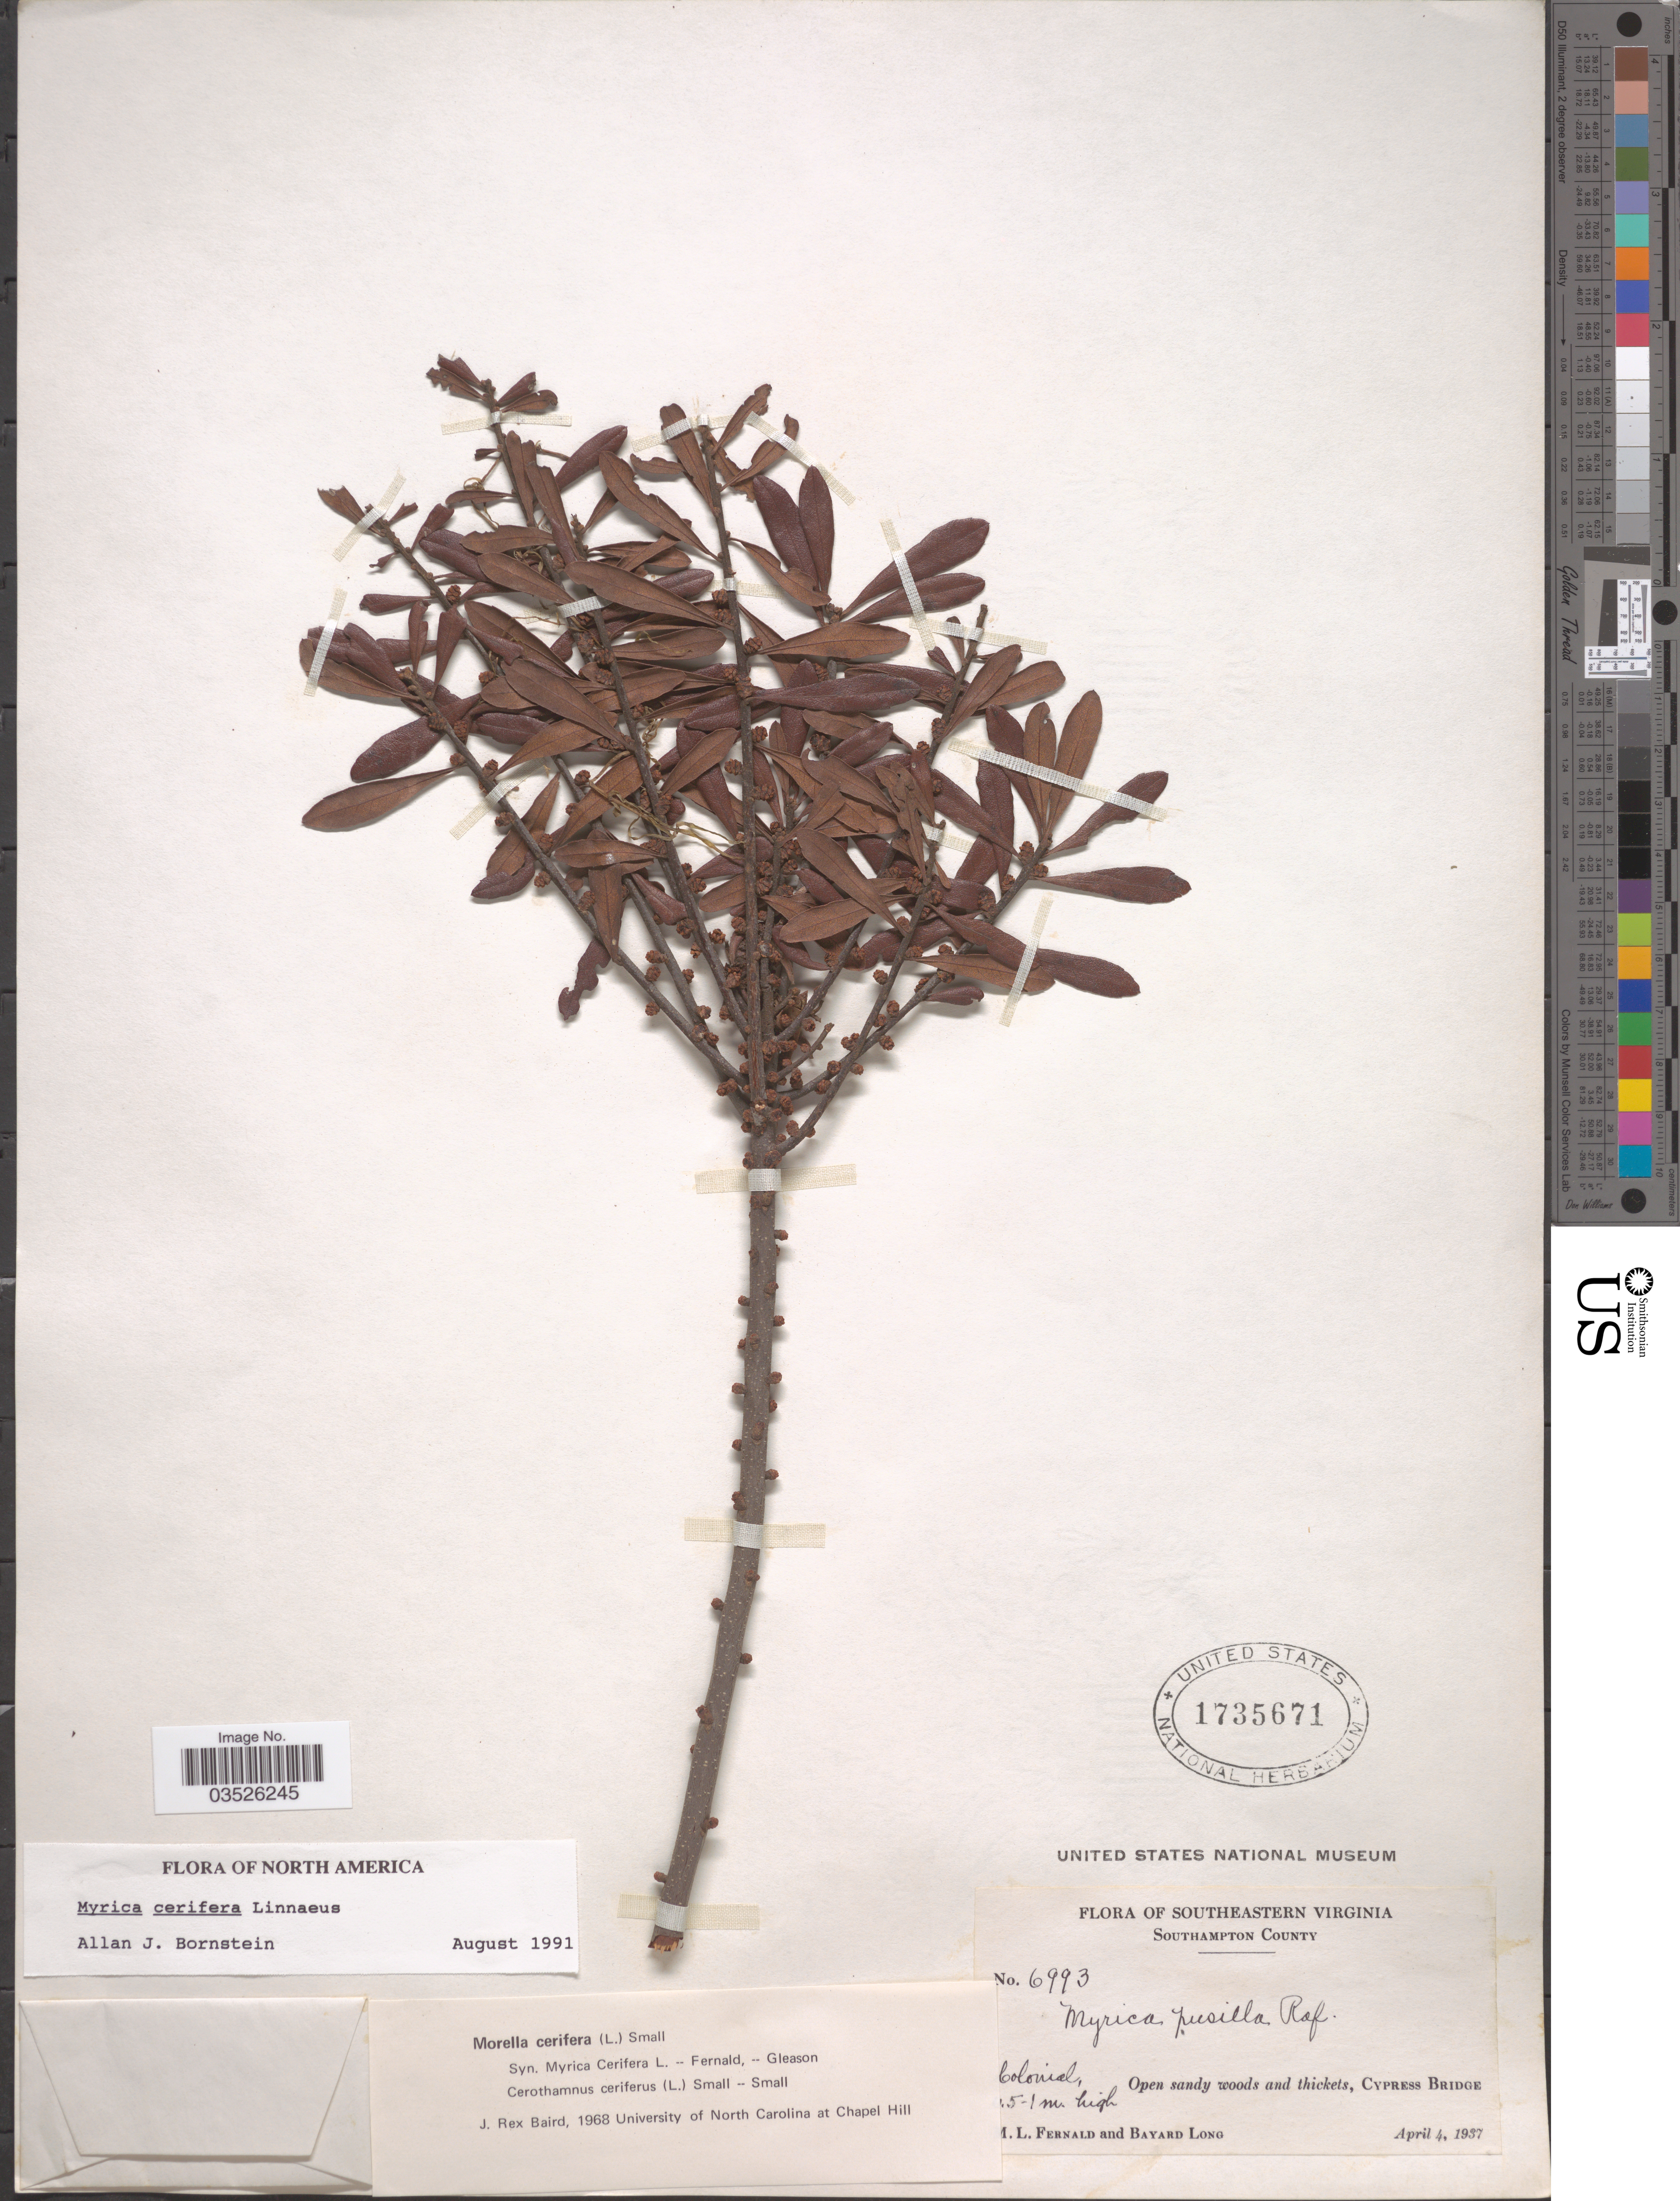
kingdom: Plantae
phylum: Tracheophyta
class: Magnoliopsida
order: Fagales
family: Myricaceae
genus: Morella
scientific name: Morella pumila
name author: (Michx.) Small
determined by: Strong, Mark T., (BOT), Smithsonian Institution - National Museum of Natural History (UNITED STATES)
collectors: M. L. Fernald & B. Long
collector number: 6993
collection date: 1937-04-04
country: United States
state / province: Virginia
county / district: Southampton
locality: Southeastern Virginia. Southampton County. Colonial, Open sandy woods and thickets, Cypress Bridge.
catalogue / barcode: US 1735671